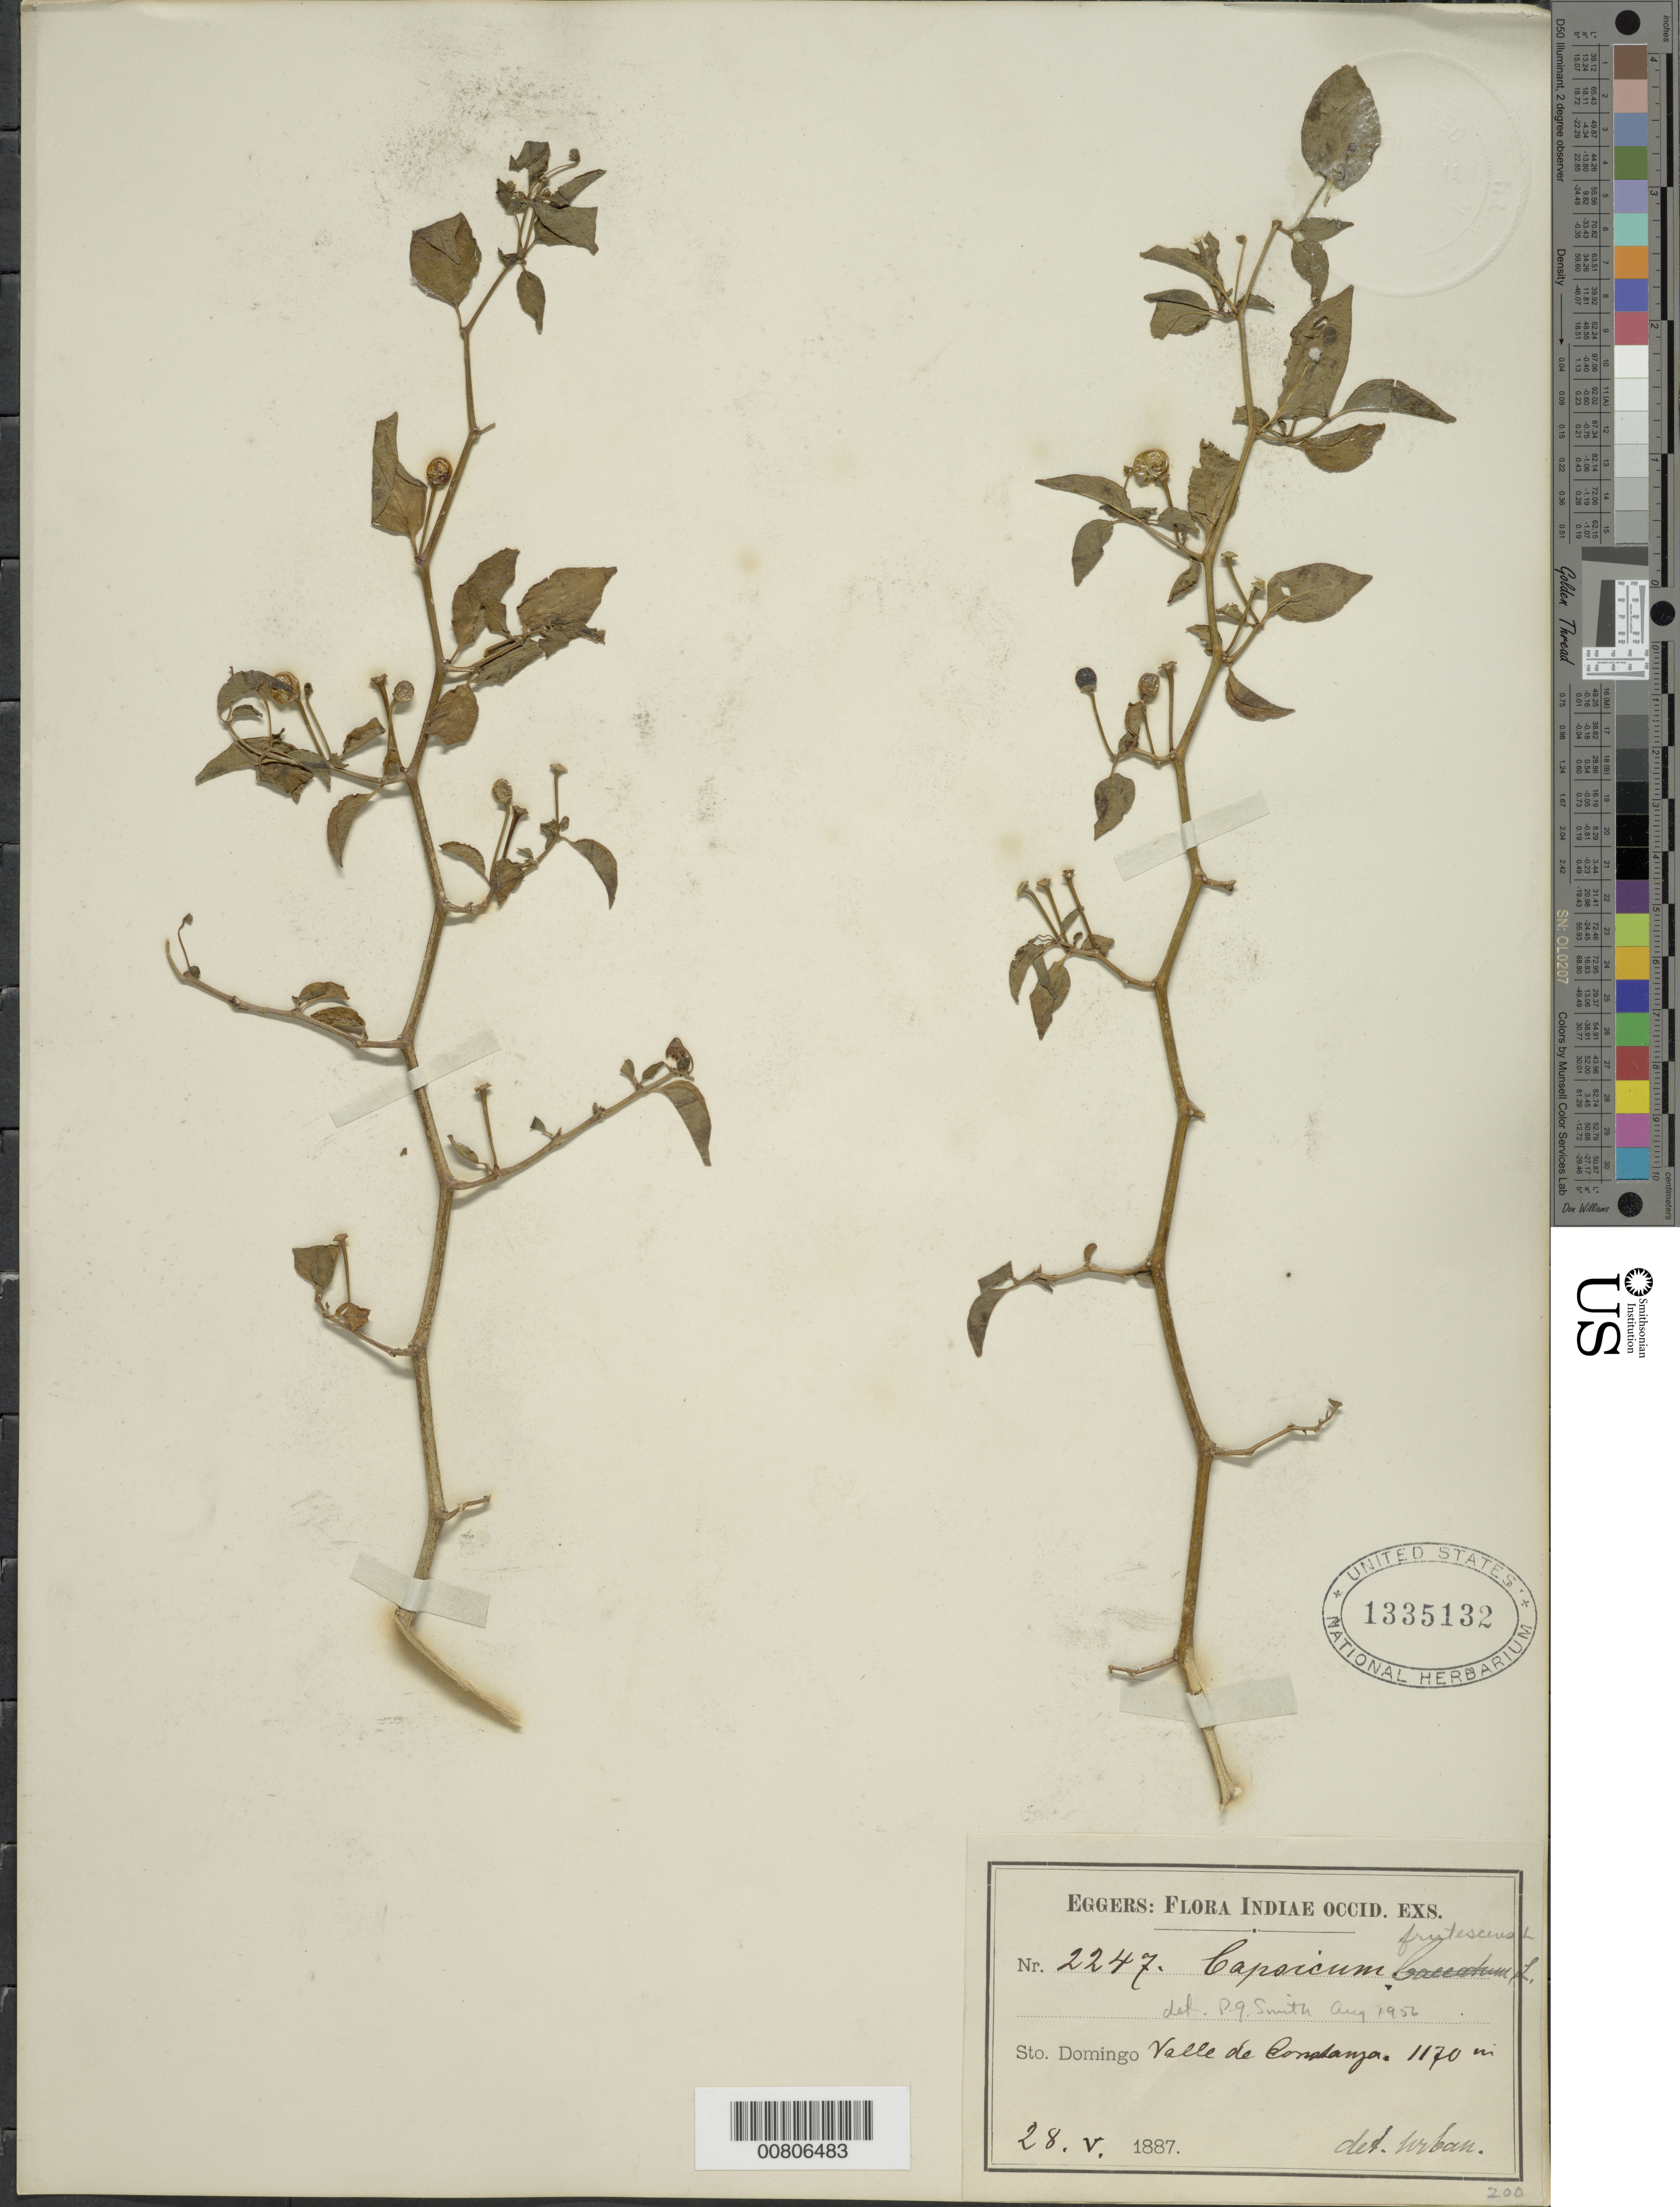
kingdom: Plantae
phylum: Tracheophyta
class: Magnoliopsida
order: Solanales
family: Solanaceae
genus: Capsicum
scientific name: Capsicum frutescens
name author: L.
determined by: Smith, P. G.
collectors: H. F. A. von Eggers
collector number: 2247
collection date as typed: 28 May 1887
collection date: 1887-05-28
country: Dominican Republic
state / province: La Vega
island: Hispaniola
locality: Valle de Constanza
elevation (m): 1170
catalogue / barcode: US 1335132